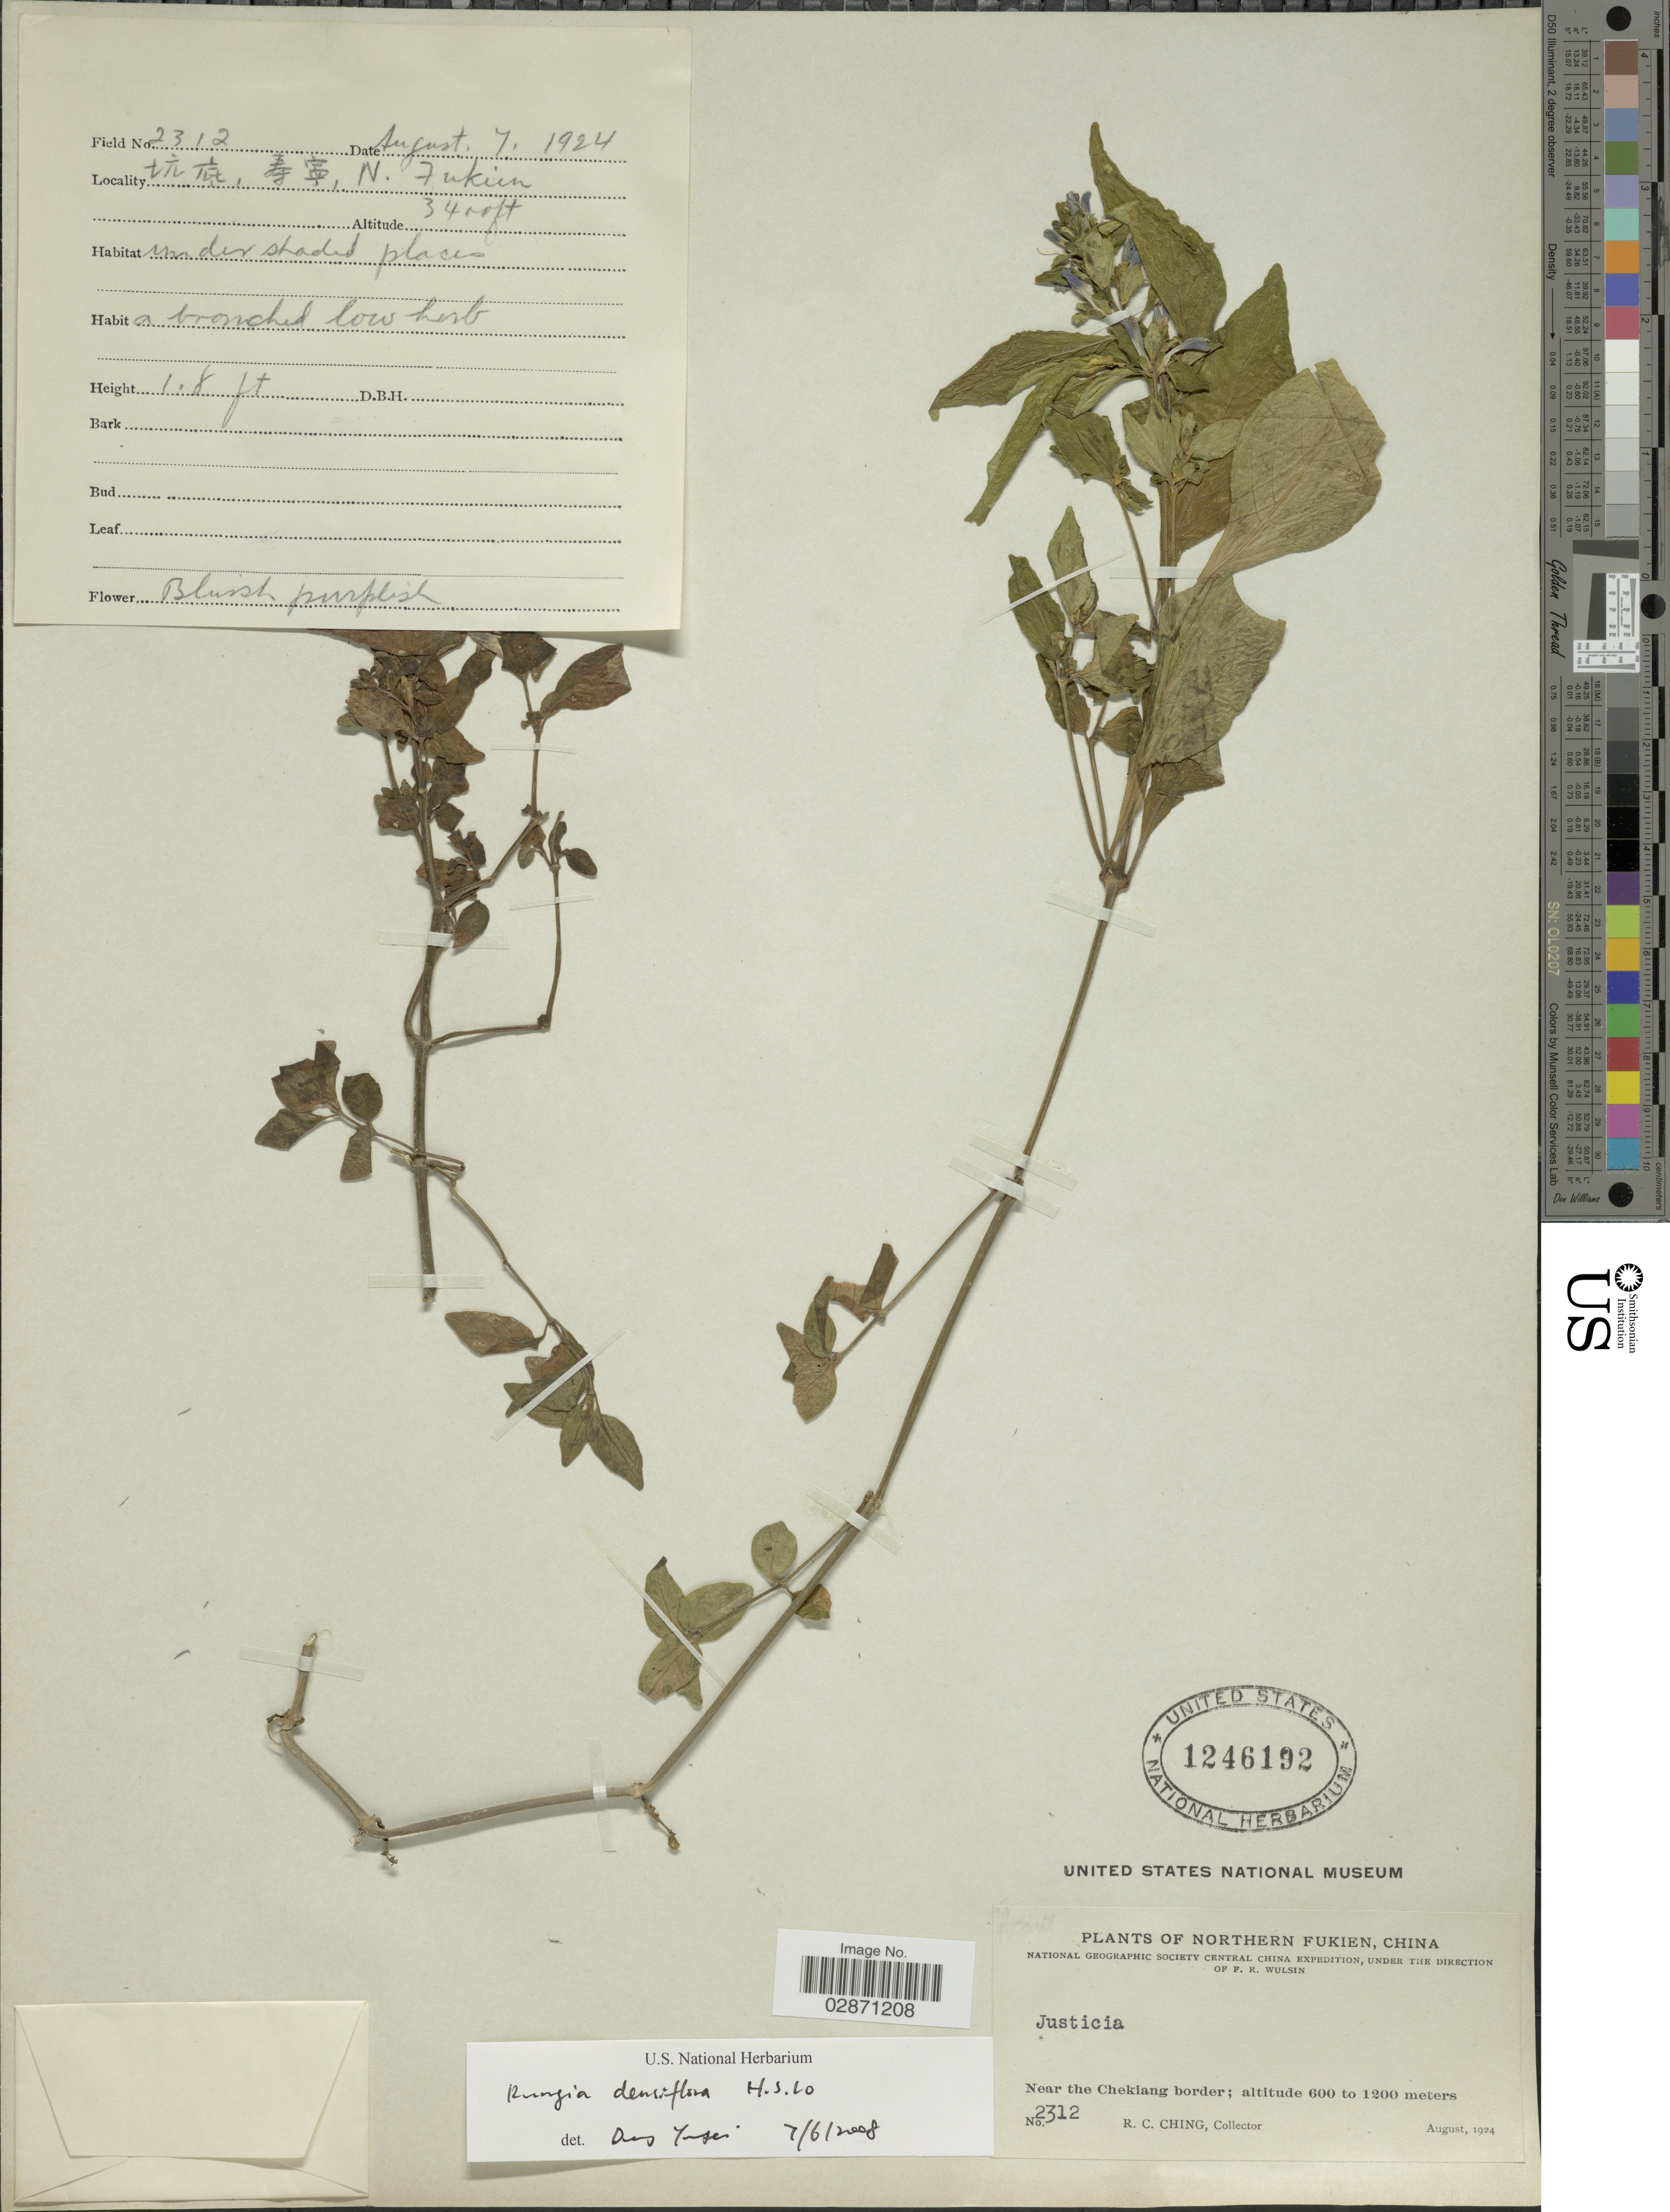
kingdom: Plantae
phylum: Tracheophyta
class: Magnoliopsida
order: Lamiales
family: Acanthaceae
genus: Rungia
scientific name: Rungia densiflora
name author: H.S. Lo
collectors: R. C. Ching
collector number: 2312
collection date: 1924-08-07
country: China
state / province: Fujian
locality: Northern Fukien. Near the Chekiang border.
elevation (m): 1036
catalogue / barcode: US 1246192